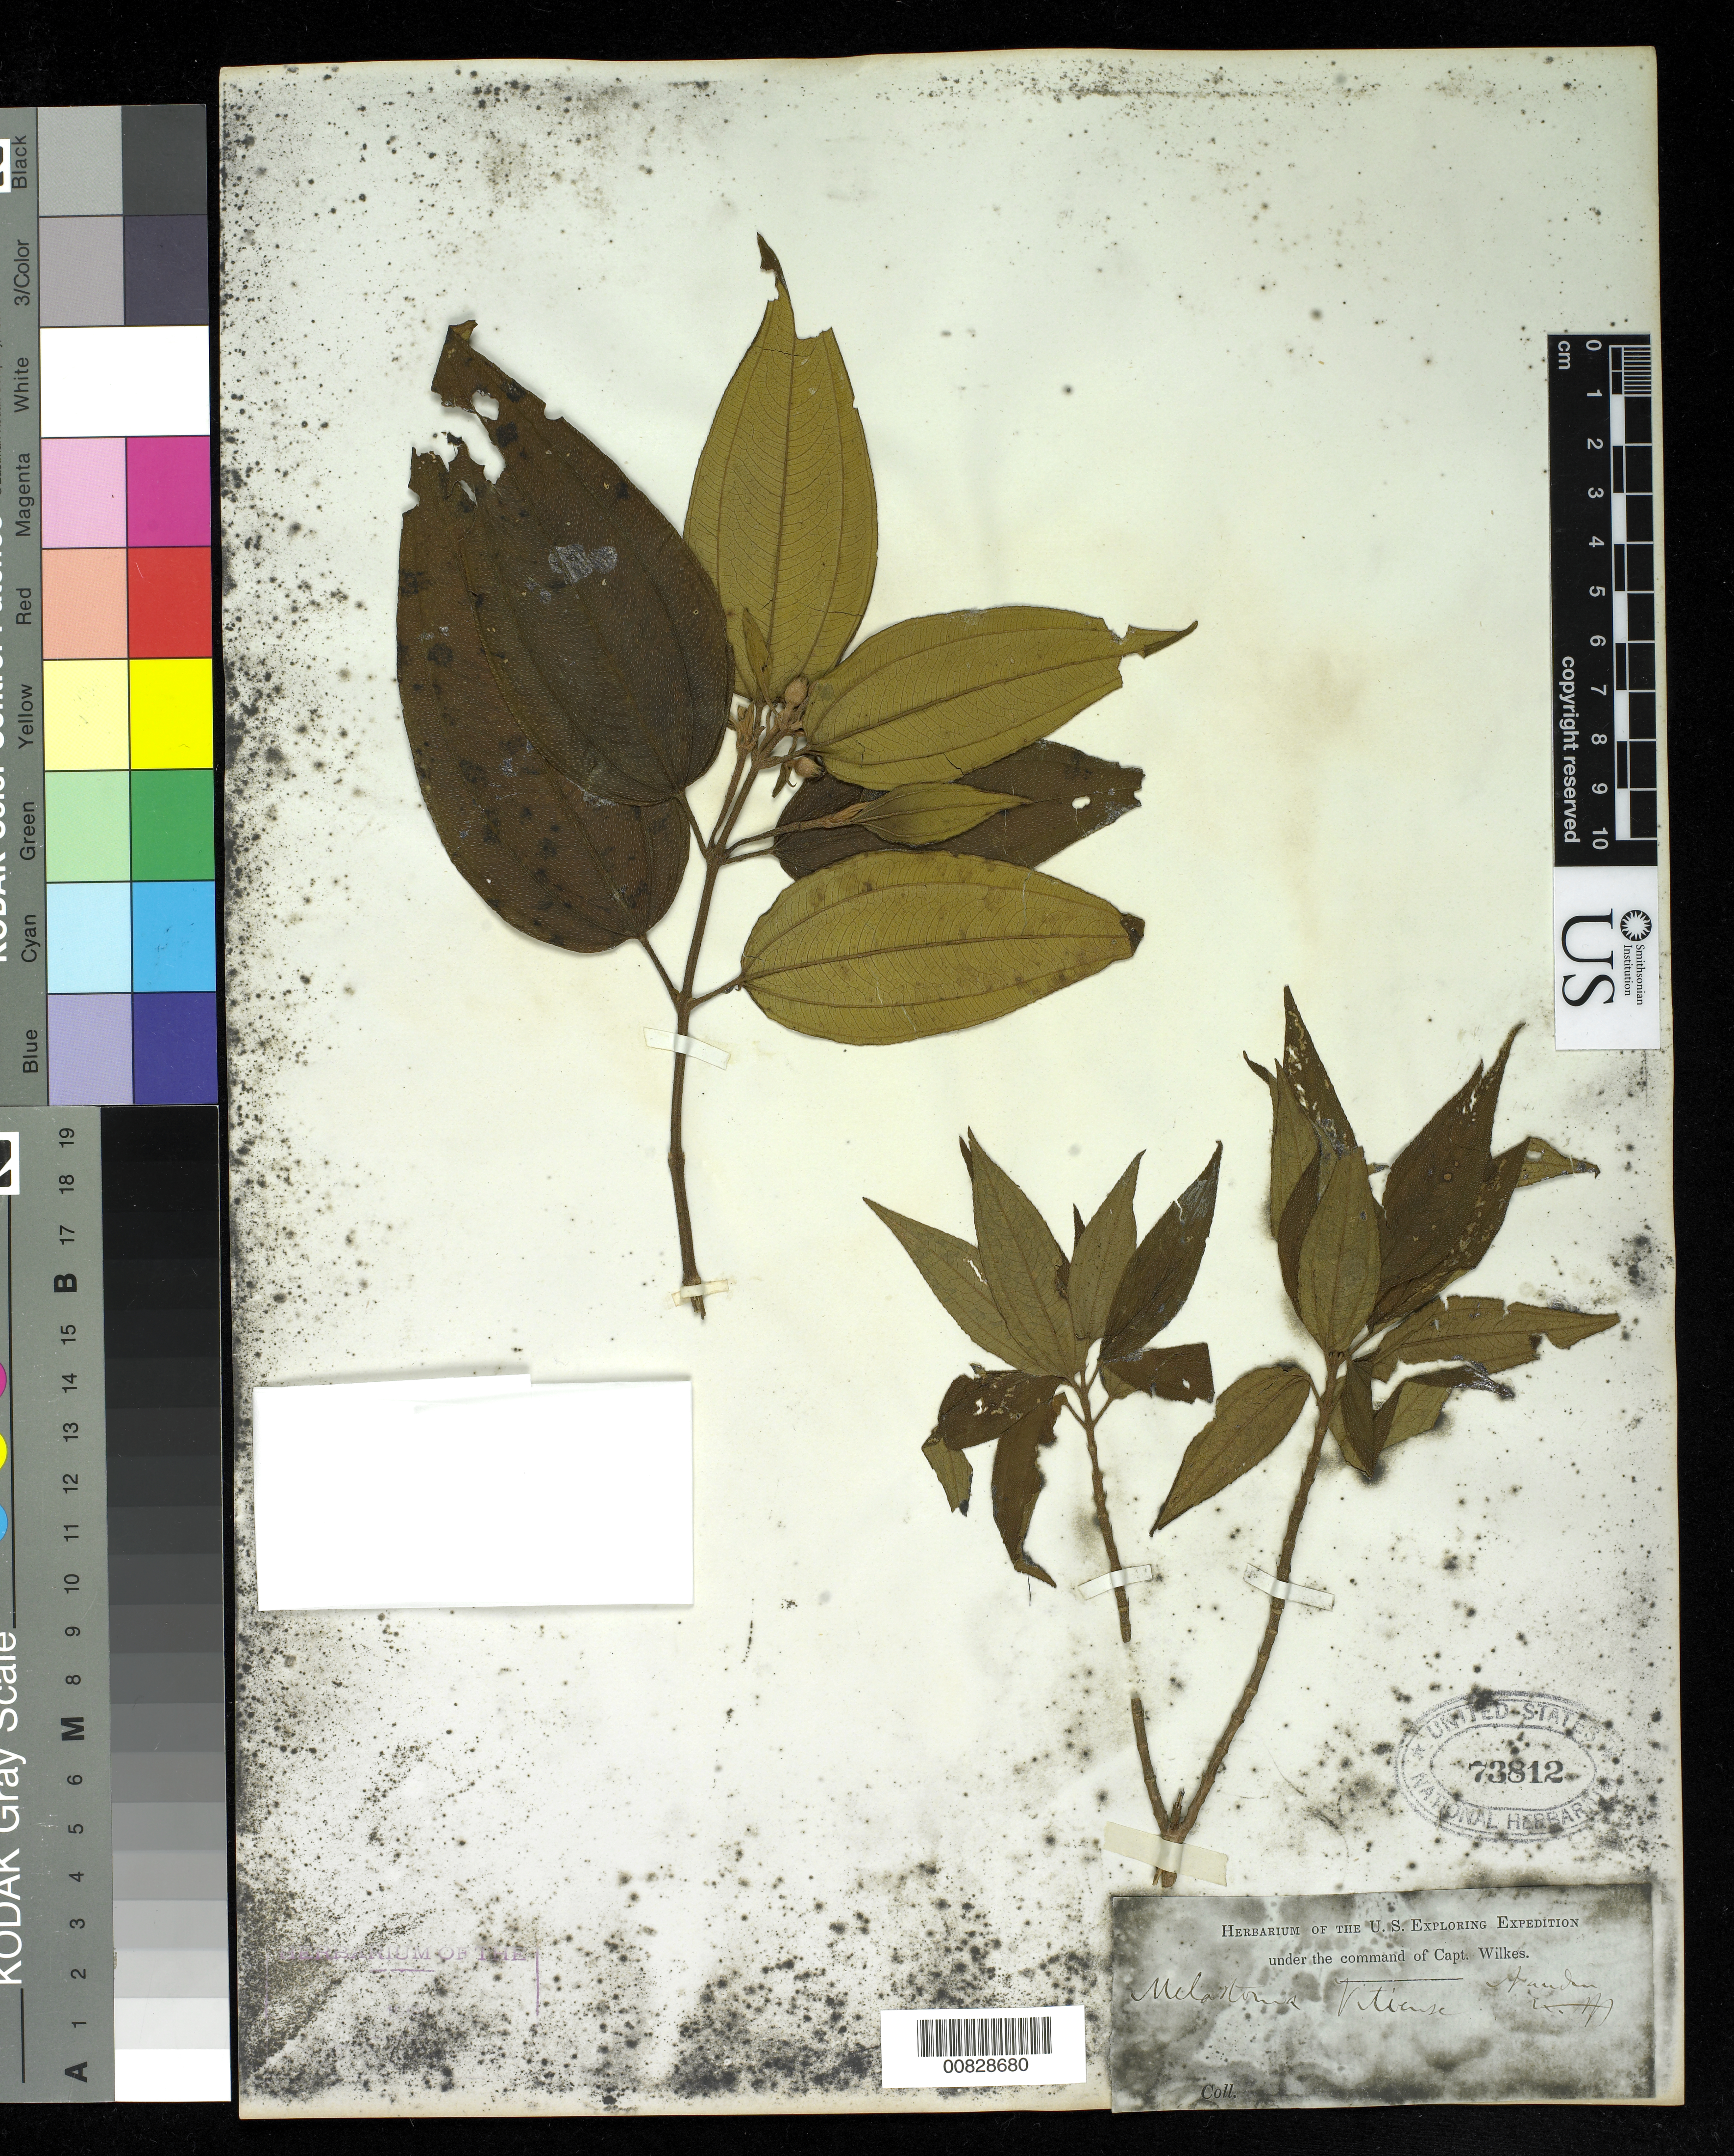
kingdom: Plantae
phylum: Tracheophyta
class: Magnoliopsida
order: Myrtales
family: Melastomataceae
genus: Melastoma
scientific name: Melastoma malabathricum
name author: L.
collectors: Wilkes Explor. Exped.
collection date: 1838/1842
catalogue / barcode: US 73812